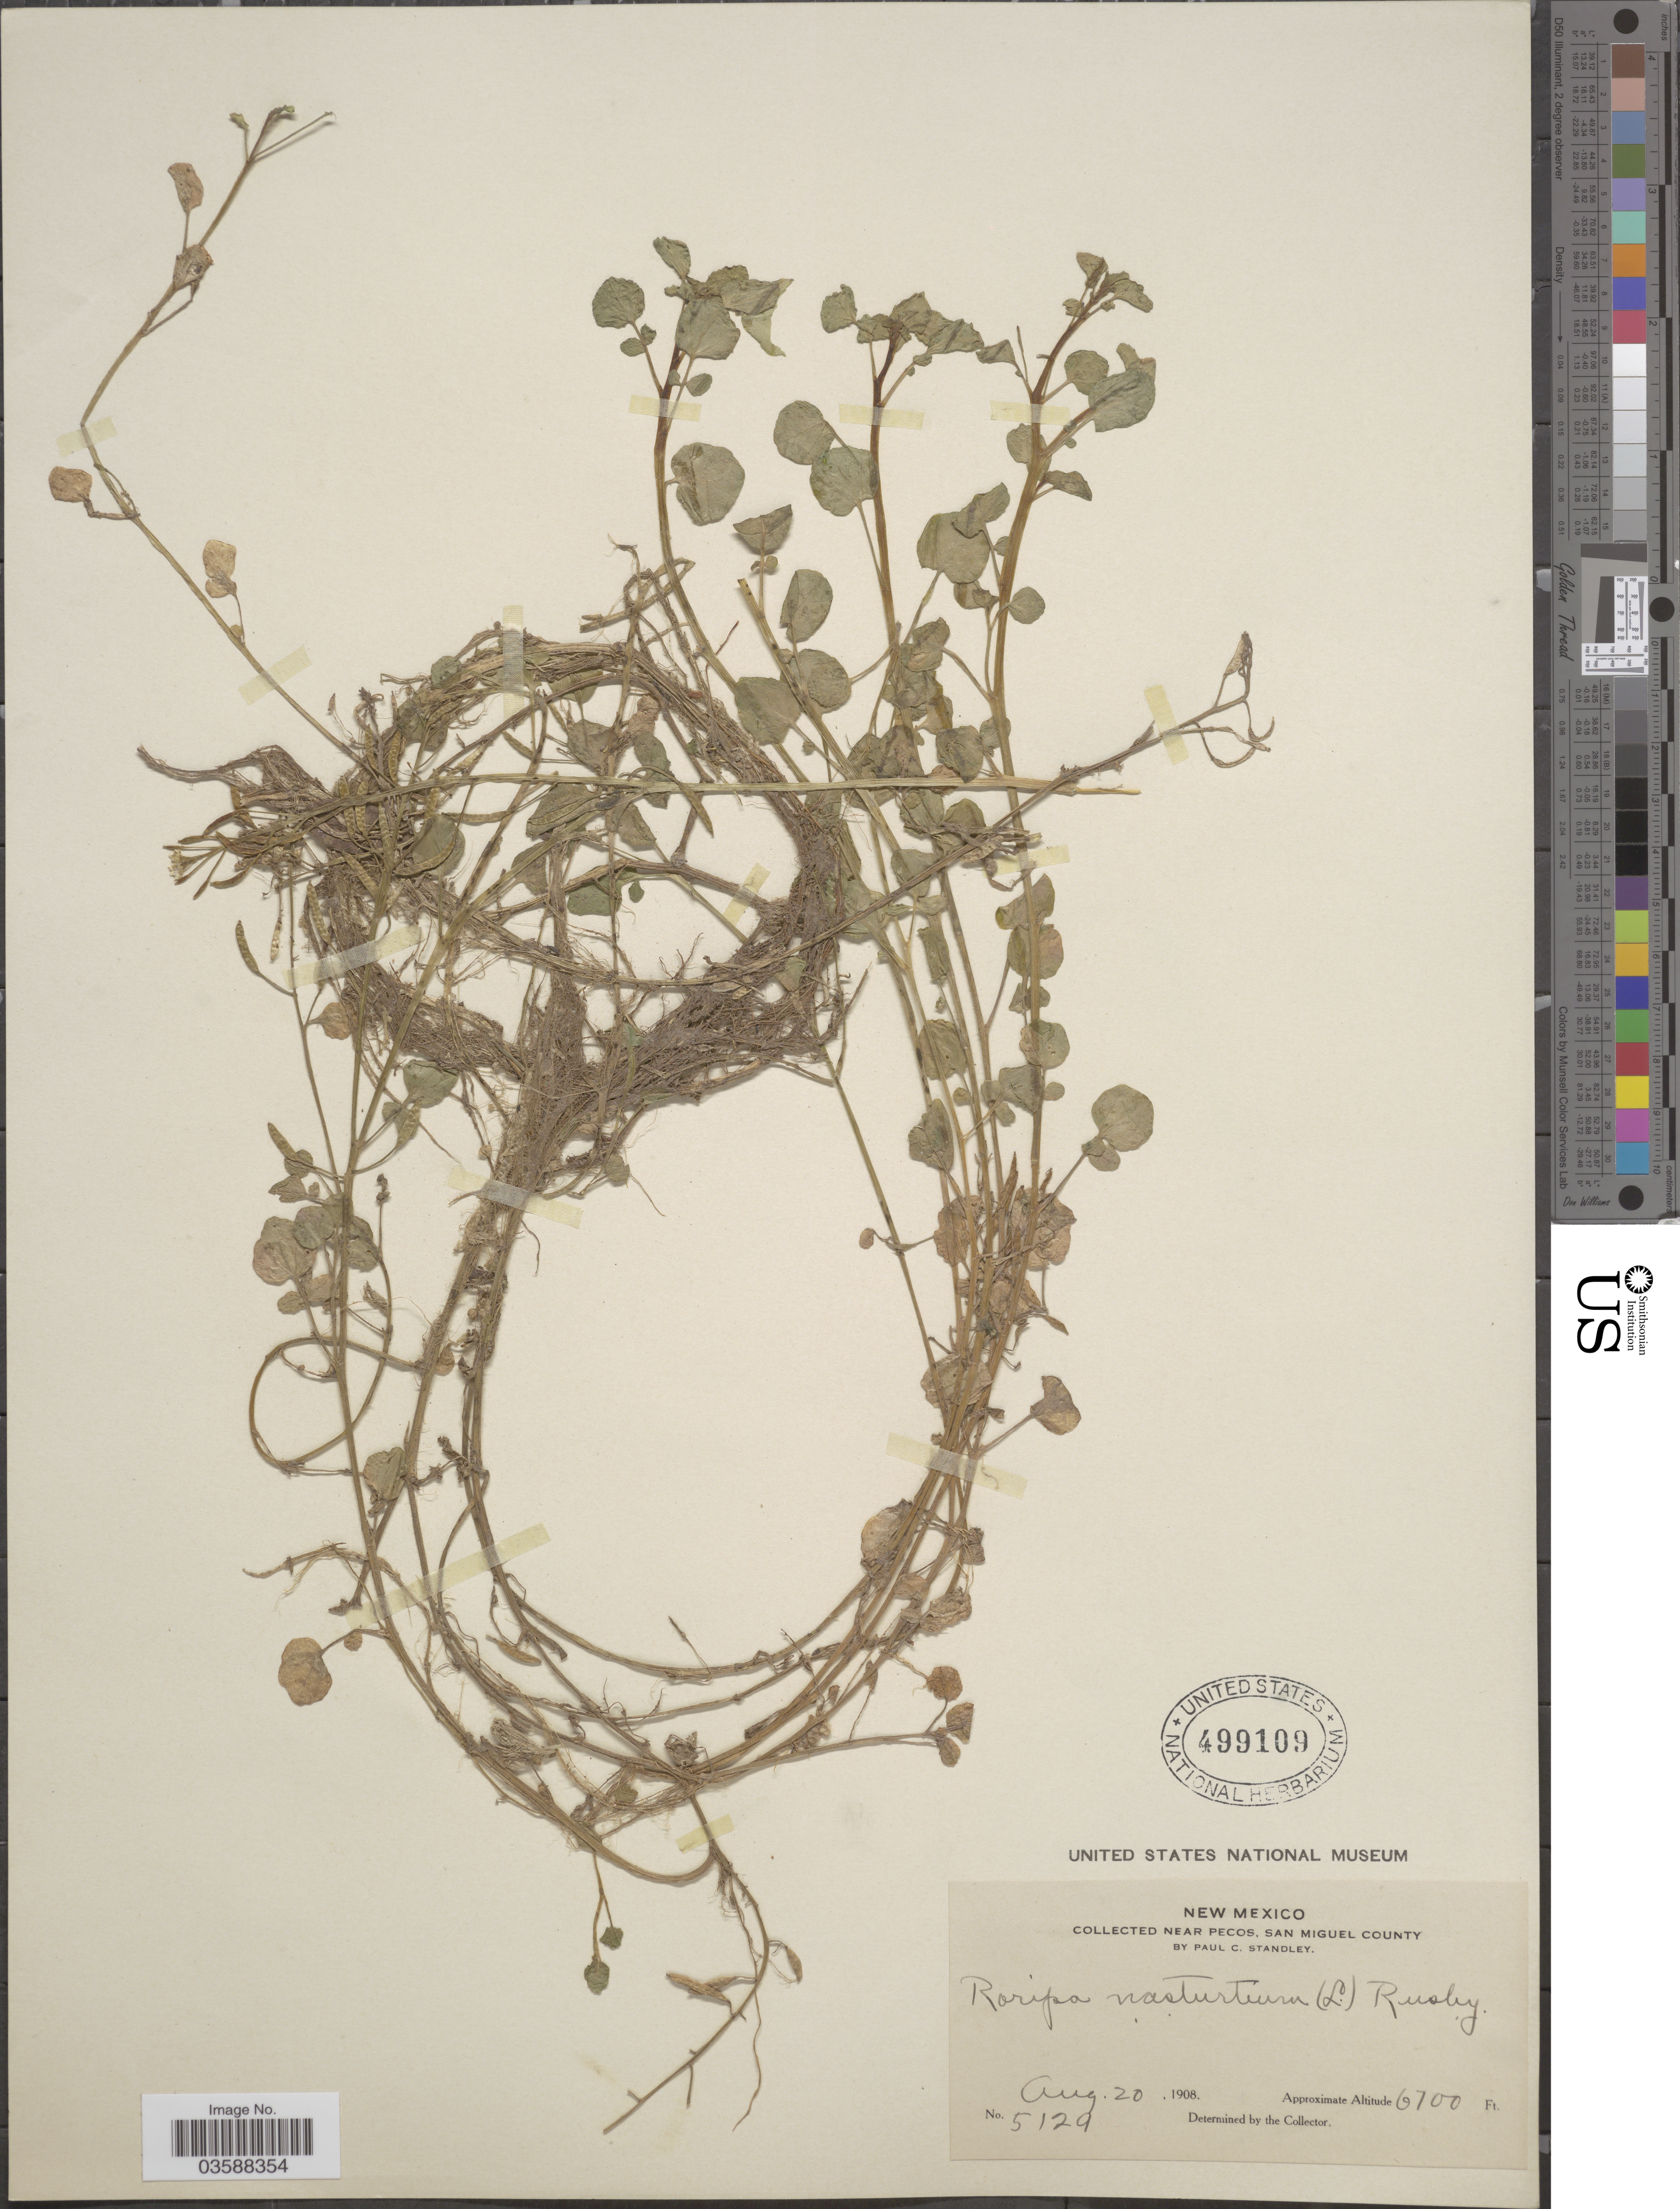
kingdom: Plantae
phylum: Tracheophyta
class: Magnoliopsida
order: Brassicales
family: Brassicaceae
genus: Nasturtium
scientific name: Nasturtium officinale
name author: R. Br.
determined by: Strong, M. T., (US), Smithsonian Institution - National Museum of Natural History (UNITED STATES)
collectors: P. C. Standley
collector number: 5129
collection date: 1908-08-20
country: United States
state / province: New Mexico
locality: Near Pecos, San Miguel County.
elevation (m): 2042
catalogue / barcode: US 499109